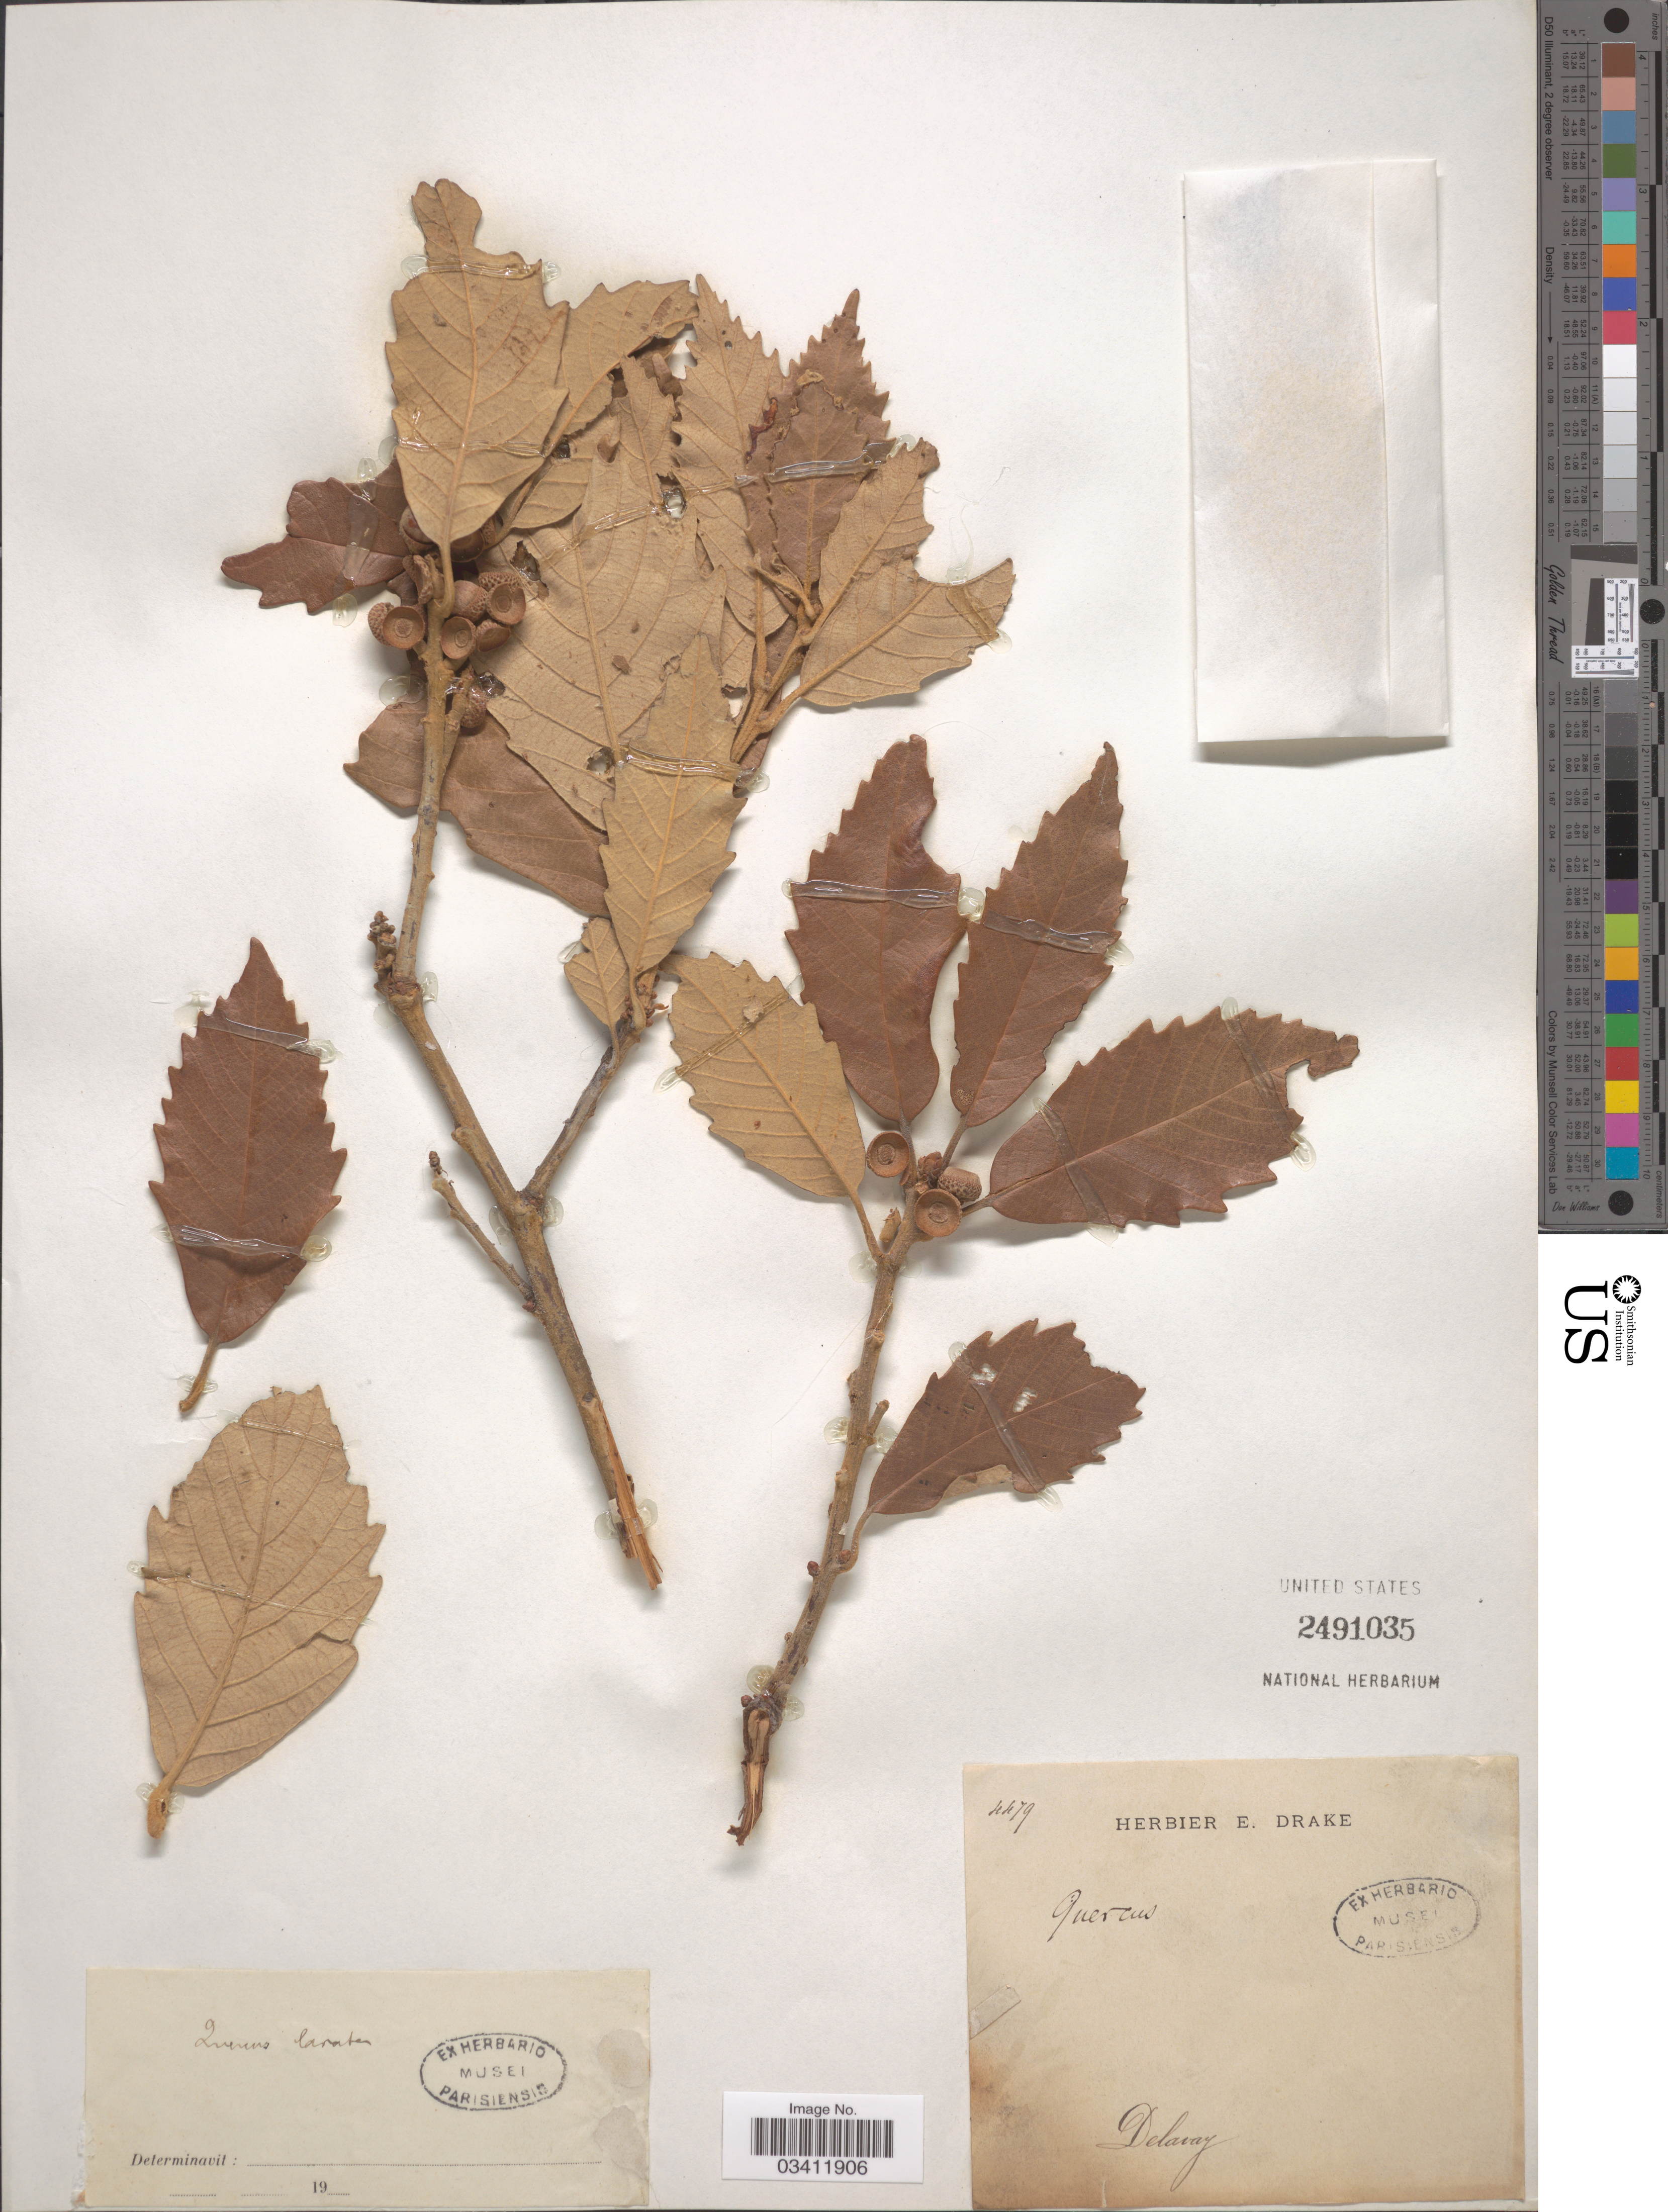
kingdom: Plantae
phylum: Tracheophyta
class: Magnoliopsida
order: Fagales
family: Fagaceae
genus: Quercus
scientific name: Quercus lanata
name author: Small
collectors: Delavay, --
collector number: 4479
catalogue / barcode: US 2491035